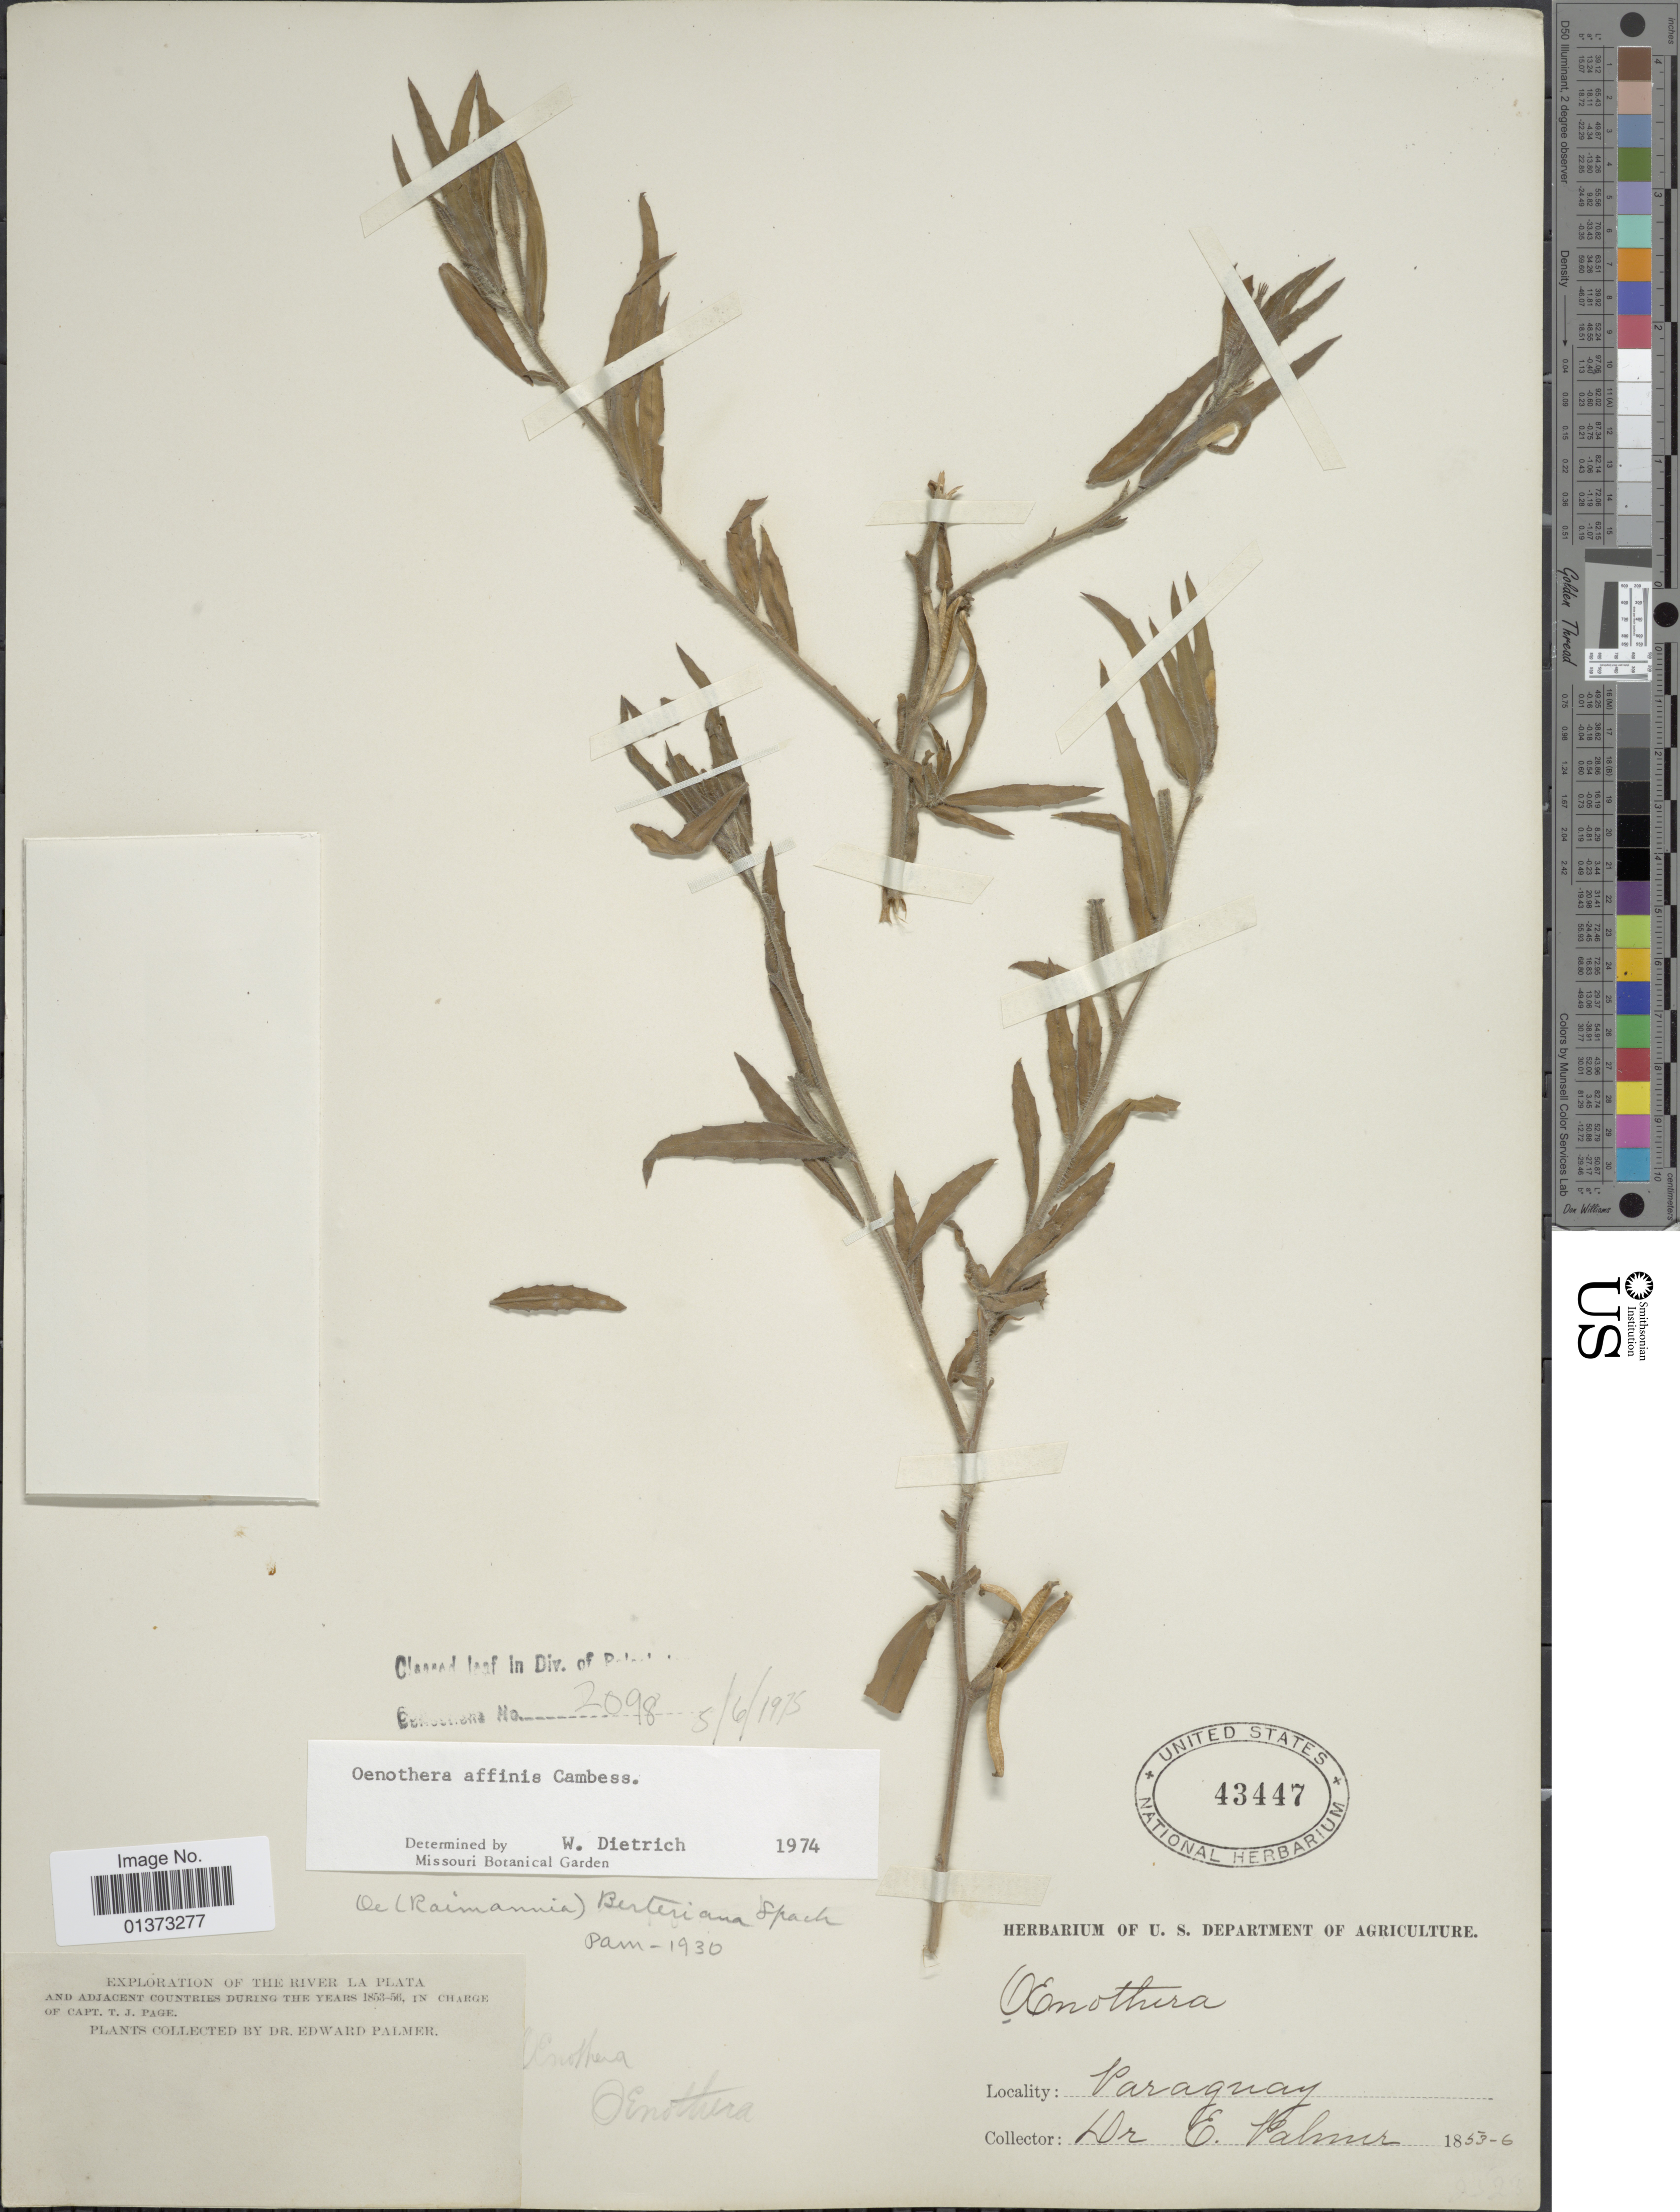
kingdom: Plantae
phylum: Tracheophyta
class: Magnoliopsida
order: Myrtales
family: Onagraceae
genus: Oenothera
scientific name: Oenothera affinis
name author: Cambess.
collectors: E. Palmer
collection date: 1853/1856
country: Paraguay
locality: The river la plata and adjacent countries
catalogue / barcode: US 43447